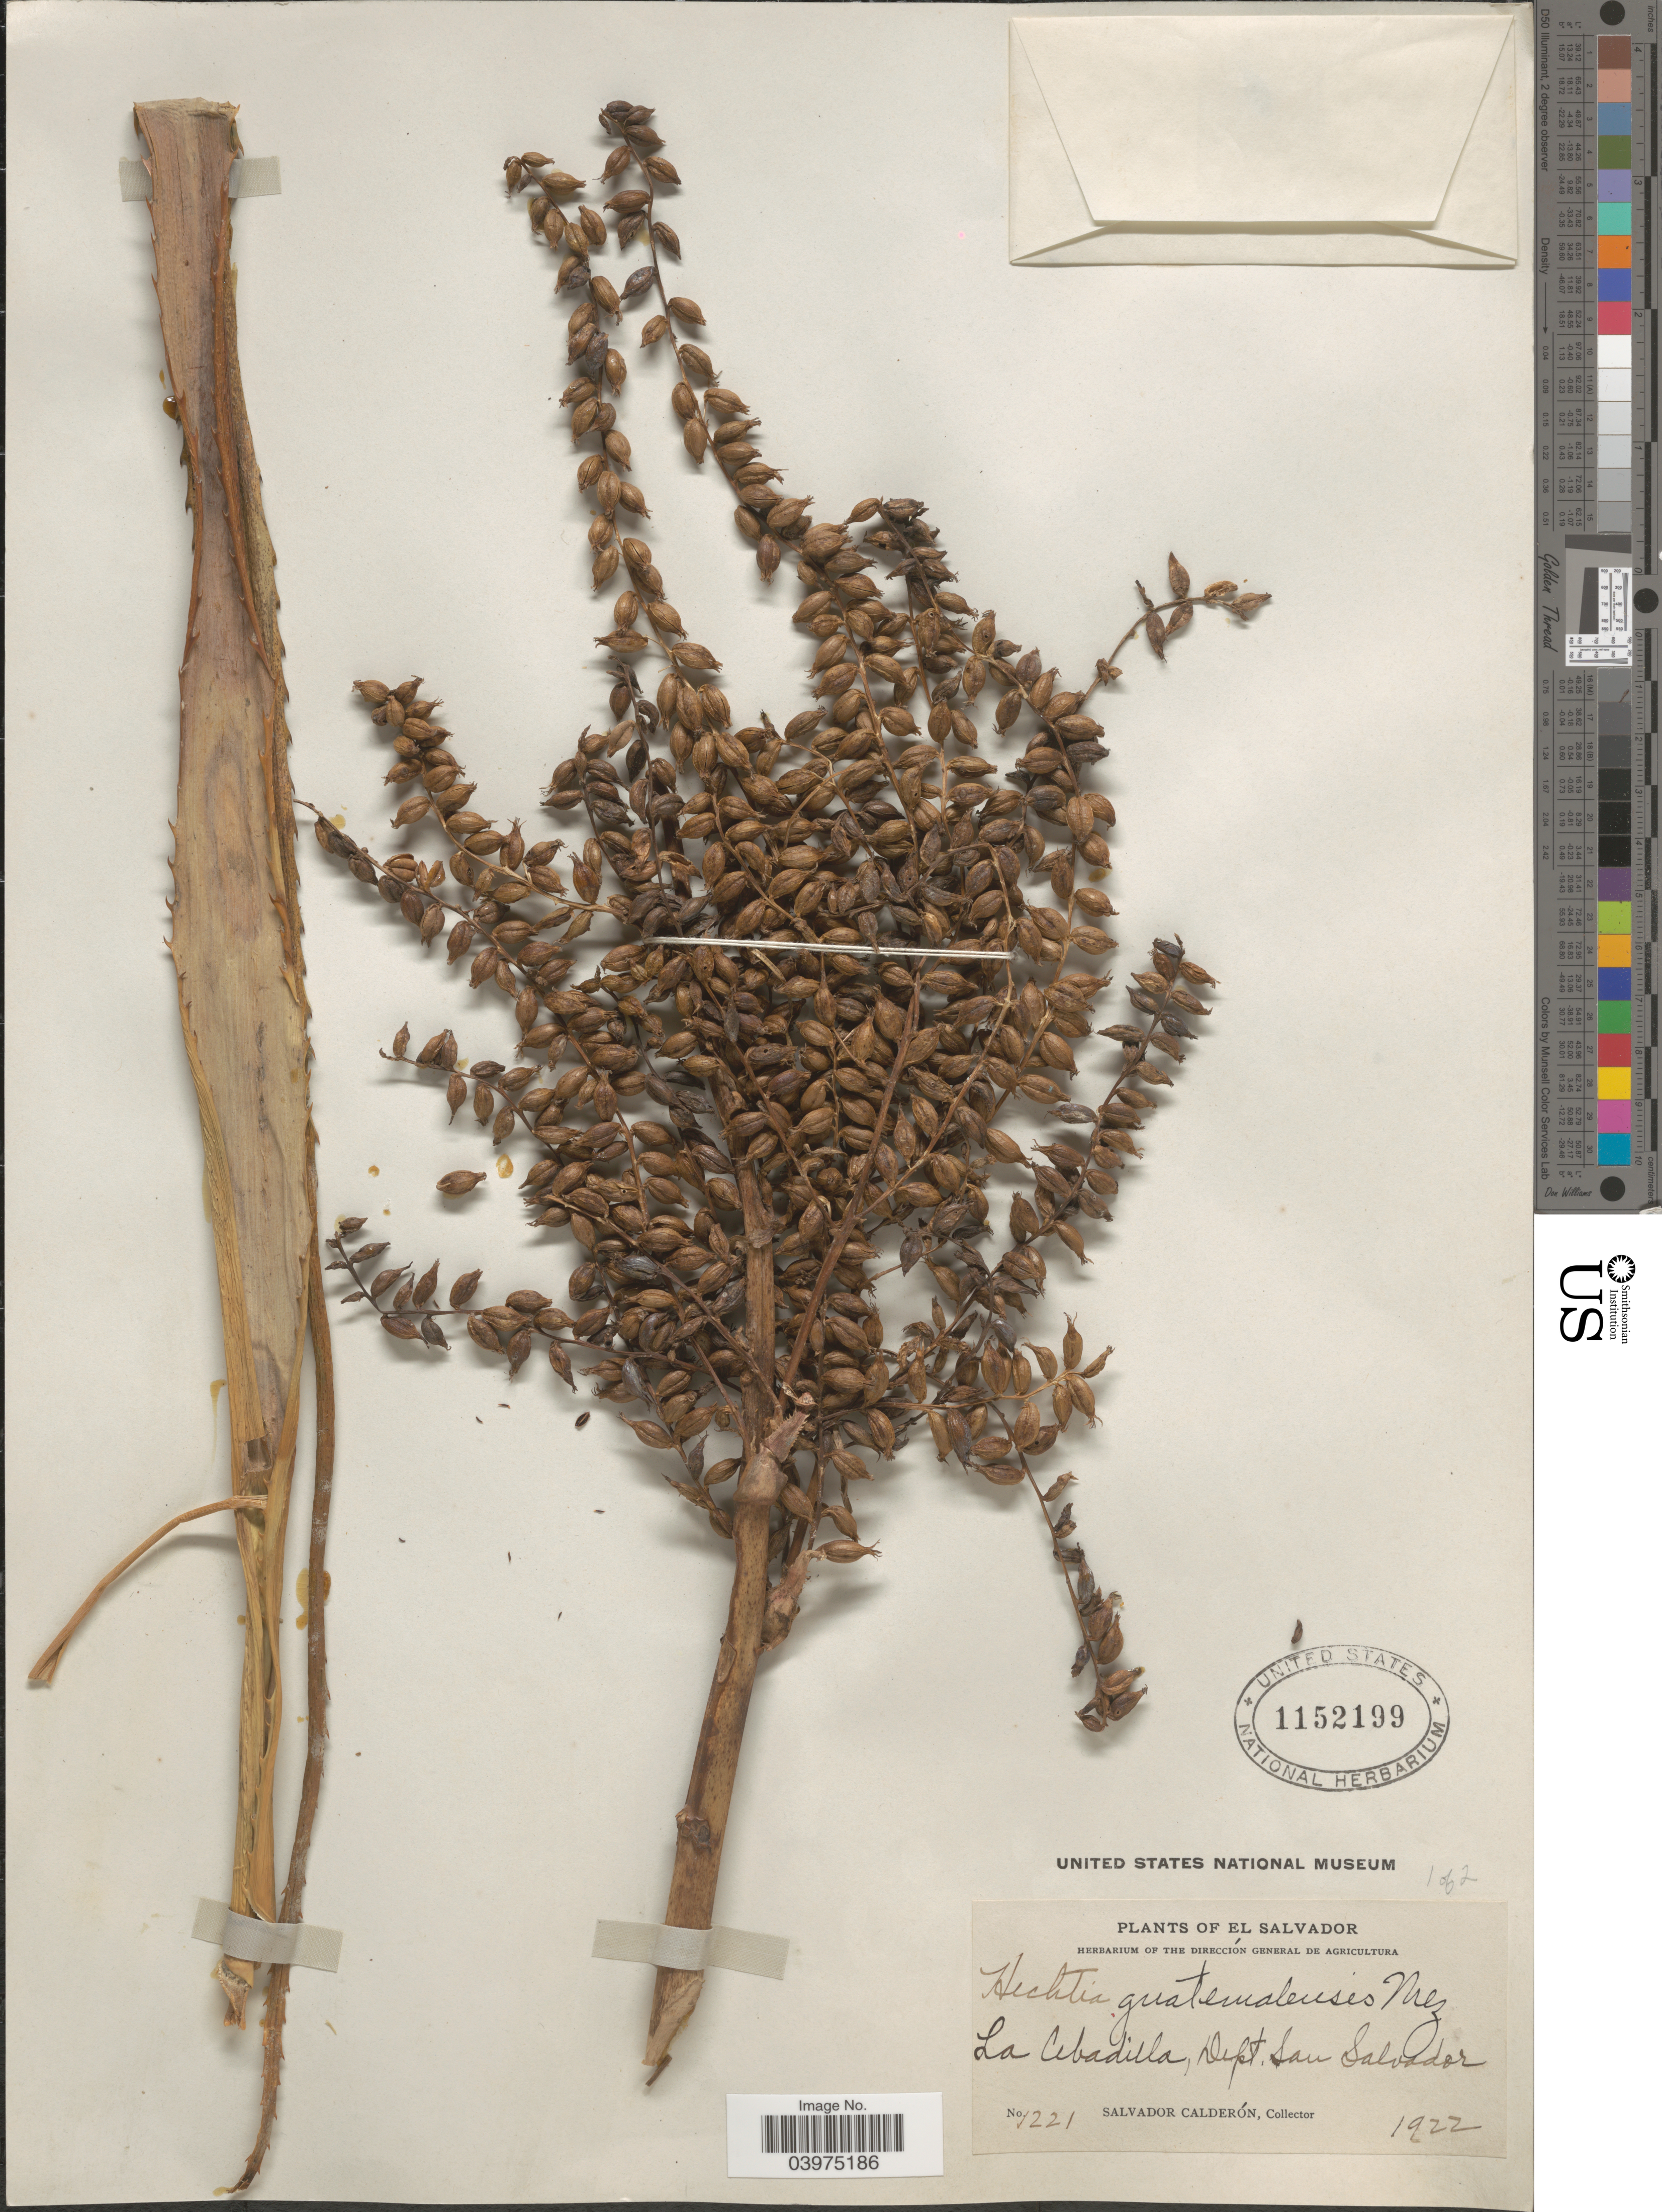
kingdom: Plantae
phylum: Tracheophyta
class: Liliopsida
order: Poales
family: Bromeliaceae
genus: Hechtia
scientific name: Hechtia guatemalensis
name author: Mez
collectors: S. Calderón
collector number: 1221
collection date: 1922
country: El Salvador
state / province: San Salvador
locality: La Cebadilla, Dept. San Salvador.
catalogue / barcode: US 1152199